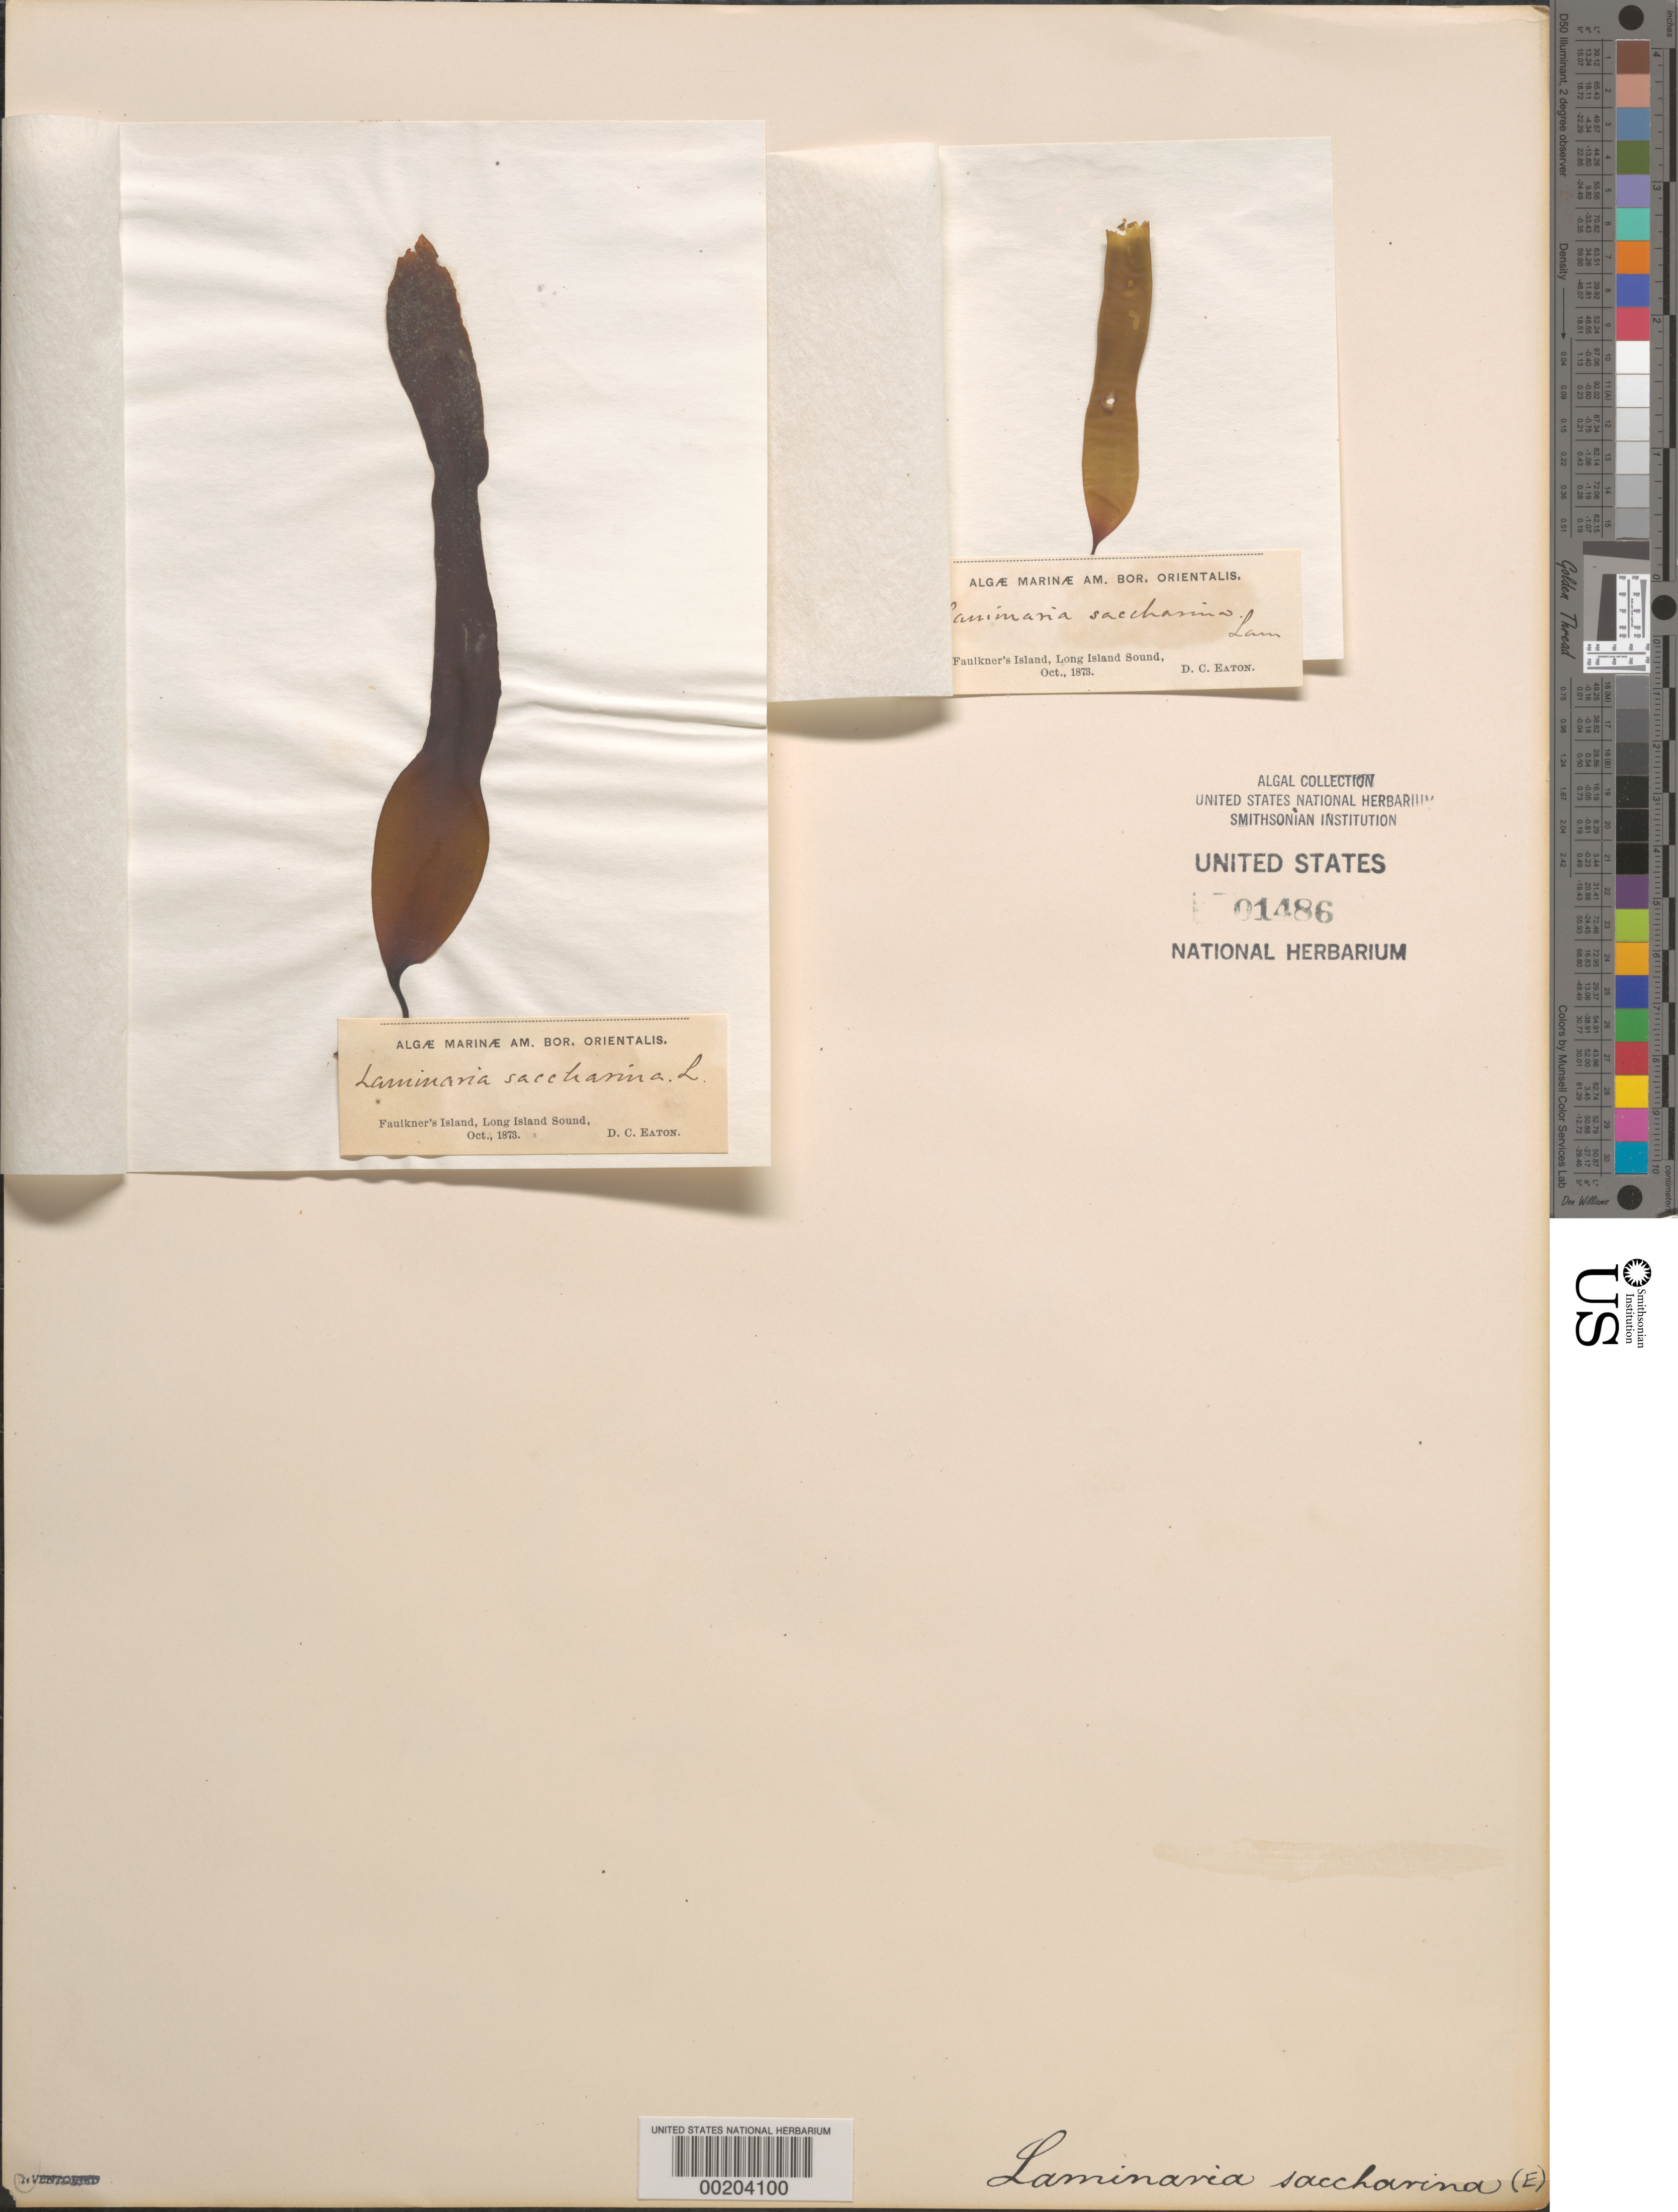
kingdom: Chromista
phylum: Ochrophyta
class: Phaeophyceae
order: Laminariales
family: Laminariaceae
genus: Saccharina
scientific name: Saccharina latissima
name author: C.E. Lane et al.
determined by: Algae name updating Project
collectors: D. C. Eaton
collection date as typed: Oct 1873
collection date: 1873-10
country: United States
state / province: Connecticut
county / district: New Haven County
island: Falkner Island (Faulkner's I.)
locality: Long Island Sound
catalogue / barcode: US 1486